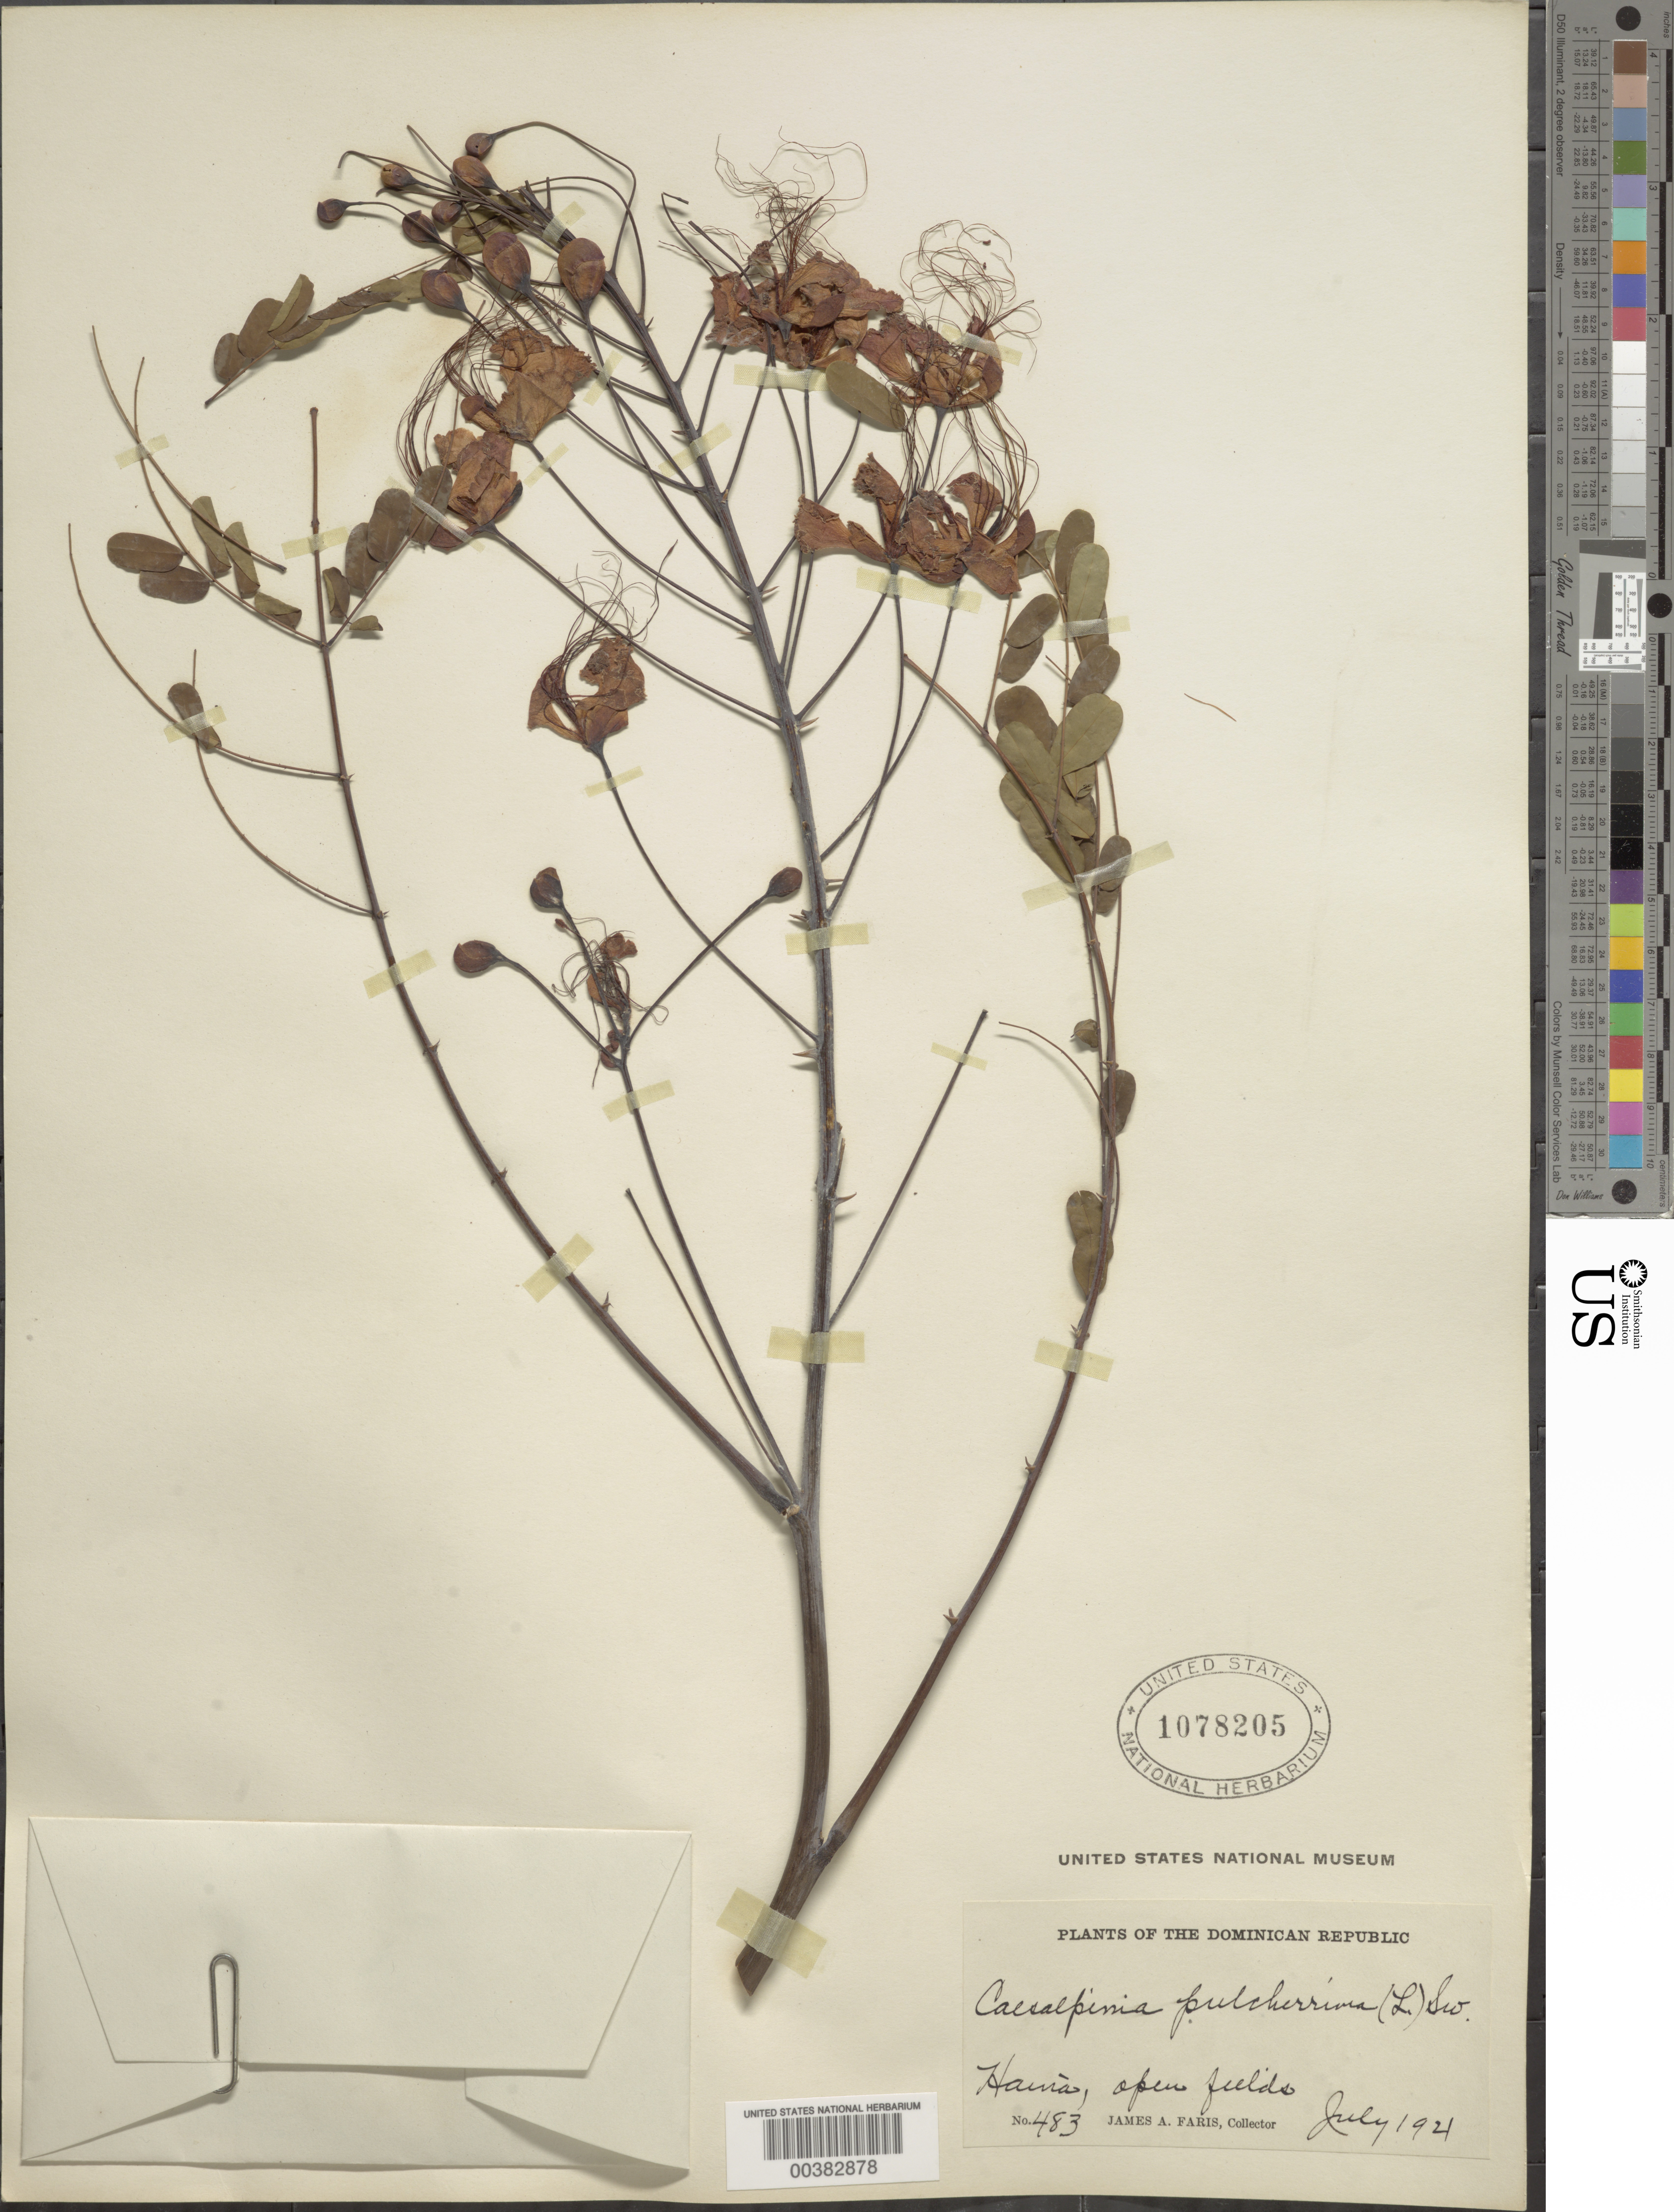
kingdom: Plantae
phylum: Tracheophyta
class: Magnoliopsida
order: Fabales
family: Fabaceae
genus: Caesalpinia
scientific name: Caesalpinia pulcherrima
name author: (L.) Sw.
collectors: J. Faris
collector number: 483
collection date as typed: Jul 1921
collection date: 1921-07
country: Dominican Republic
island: Hispaniola Island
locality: Haina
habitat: Open fields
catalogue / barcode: US 1078205